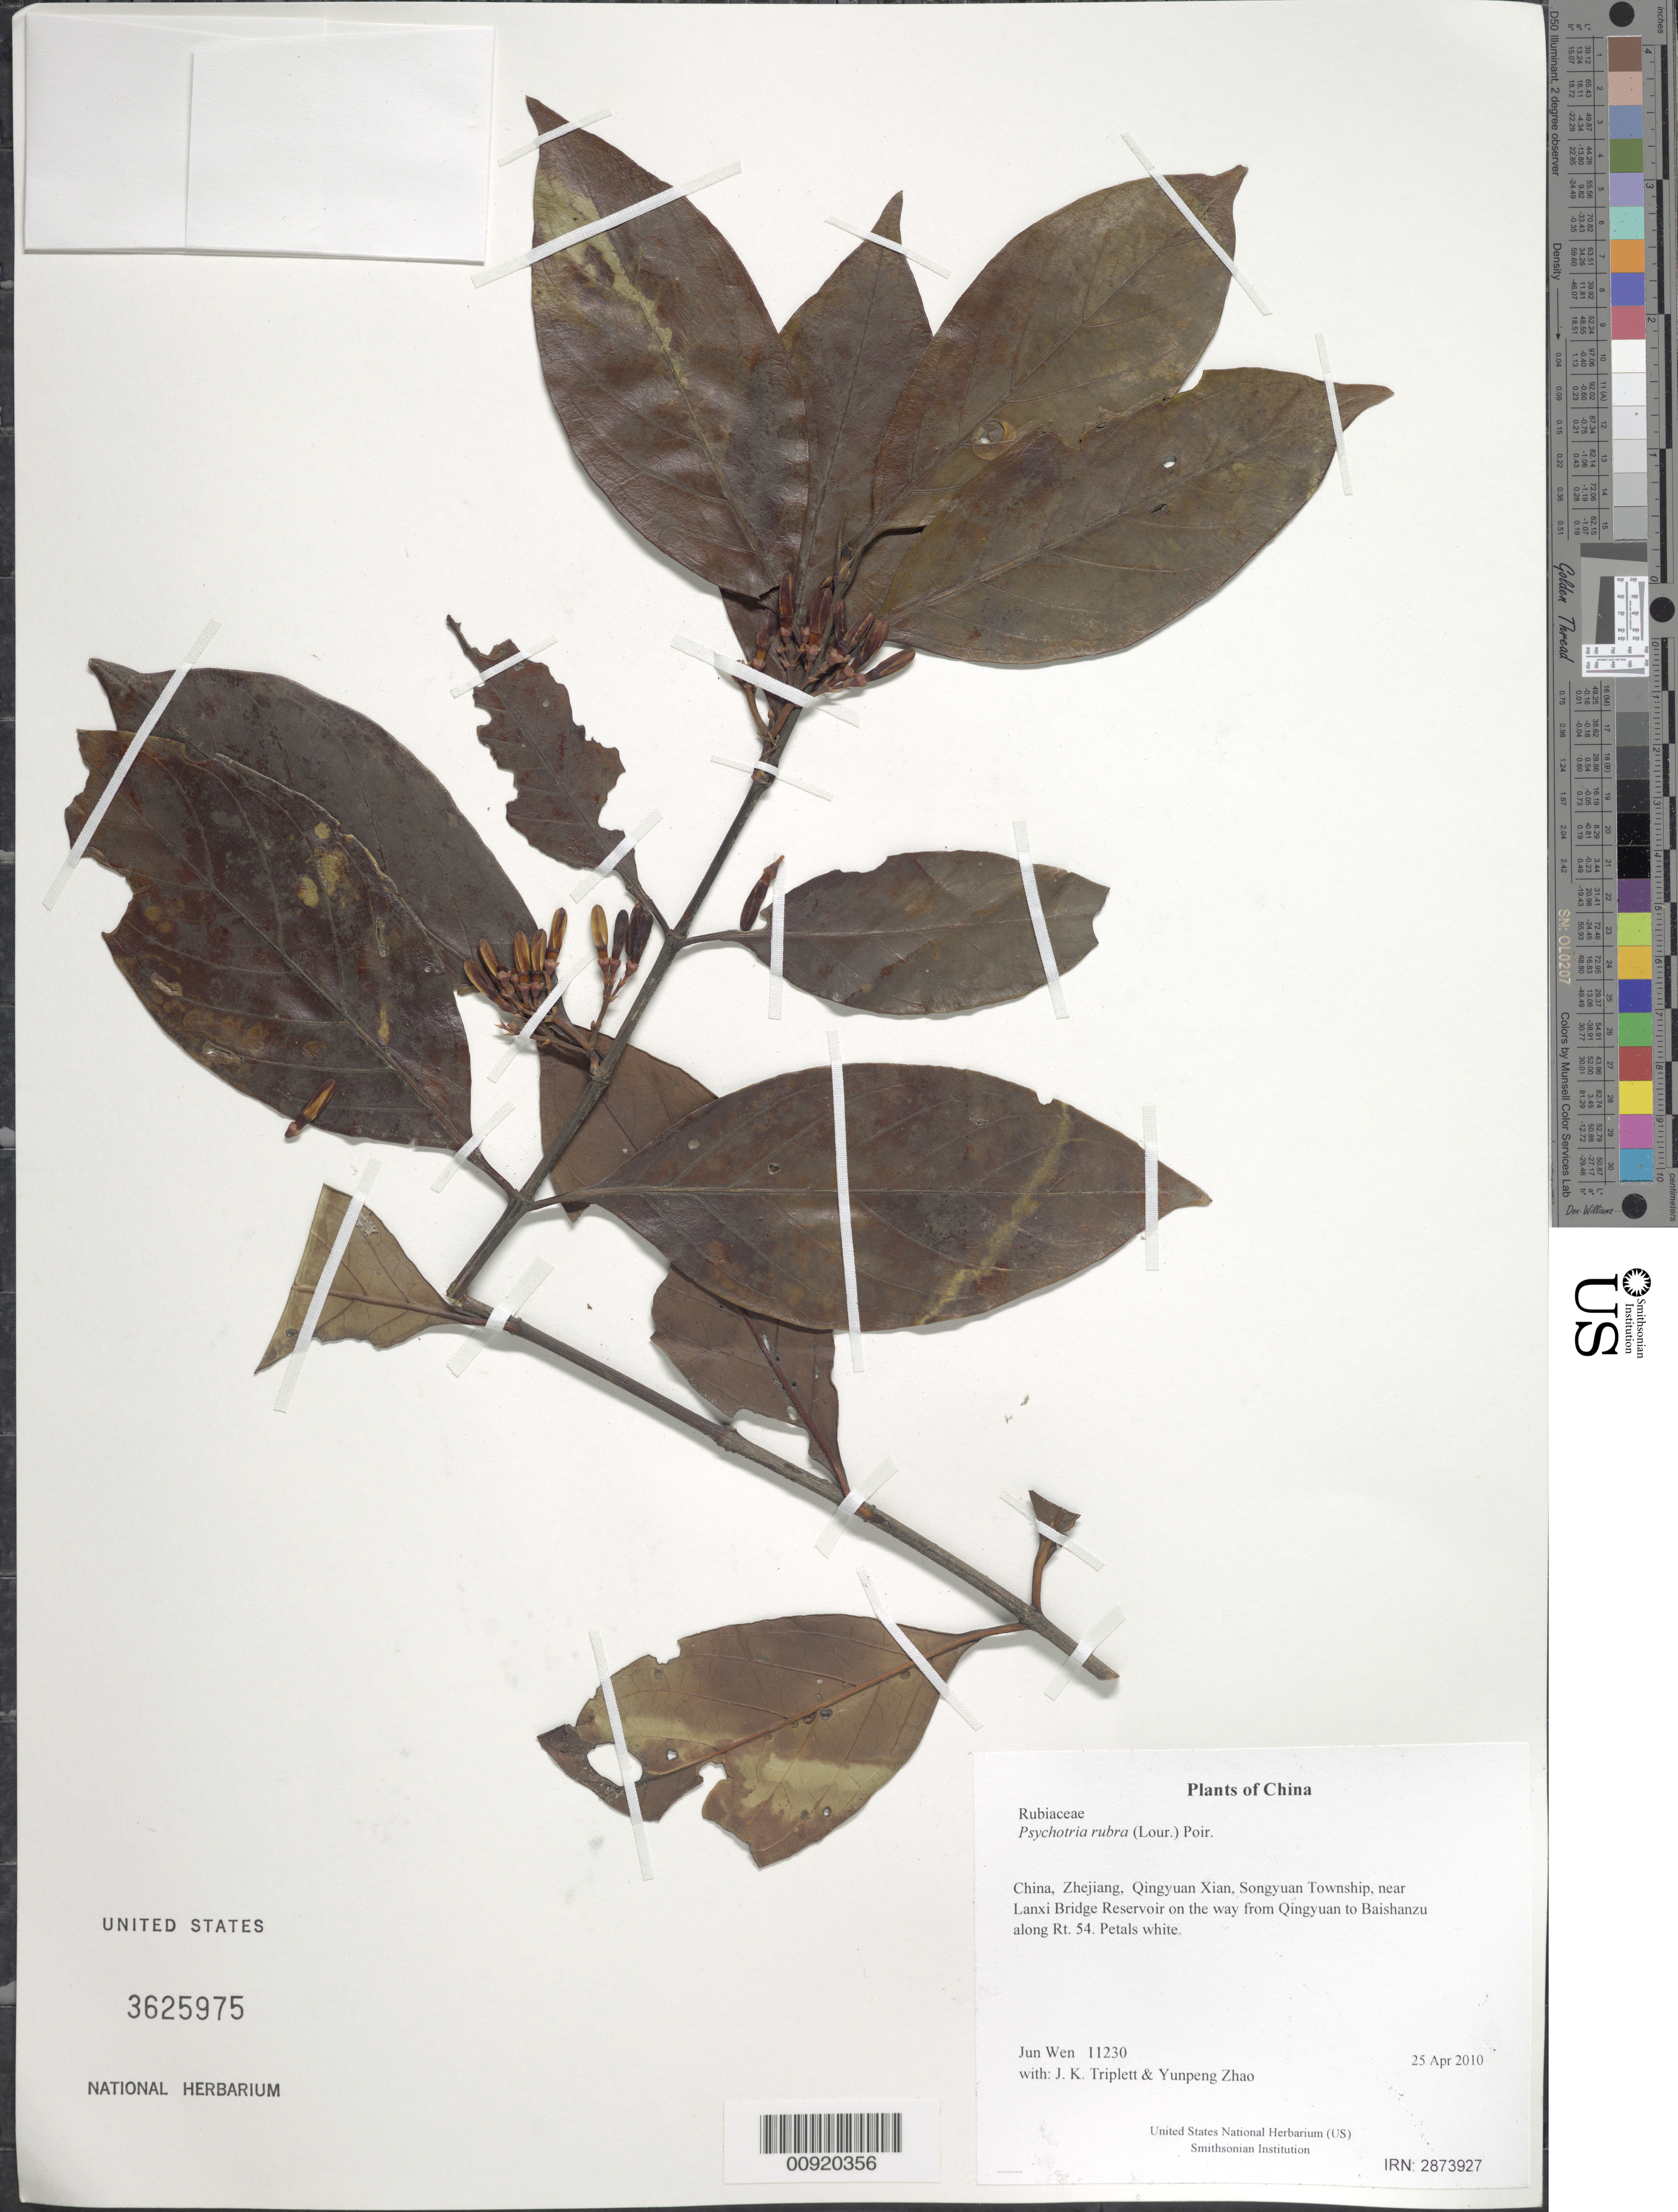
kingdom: Plantae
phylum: Tracheophyta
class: Magnoliopsida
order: Gentianales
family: Rubiaceae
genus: Psychotria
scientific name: Psychotria rubra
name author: (Lour.) Poir.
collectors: J. Wen, J. K. Triplett & Yunpeng Zhao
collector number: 11230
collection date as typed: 25 Apr 2010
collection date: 2010-04-25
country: China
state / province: Zhejiang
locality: Qingyuan Xian, Songyuan Township, near Lanxi Bridge Reservoir on the way from Qingyuan to Baishanzu along Rt. 54.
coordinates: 27 37.241 N, 119 07.233 E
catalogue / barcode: US 3625975